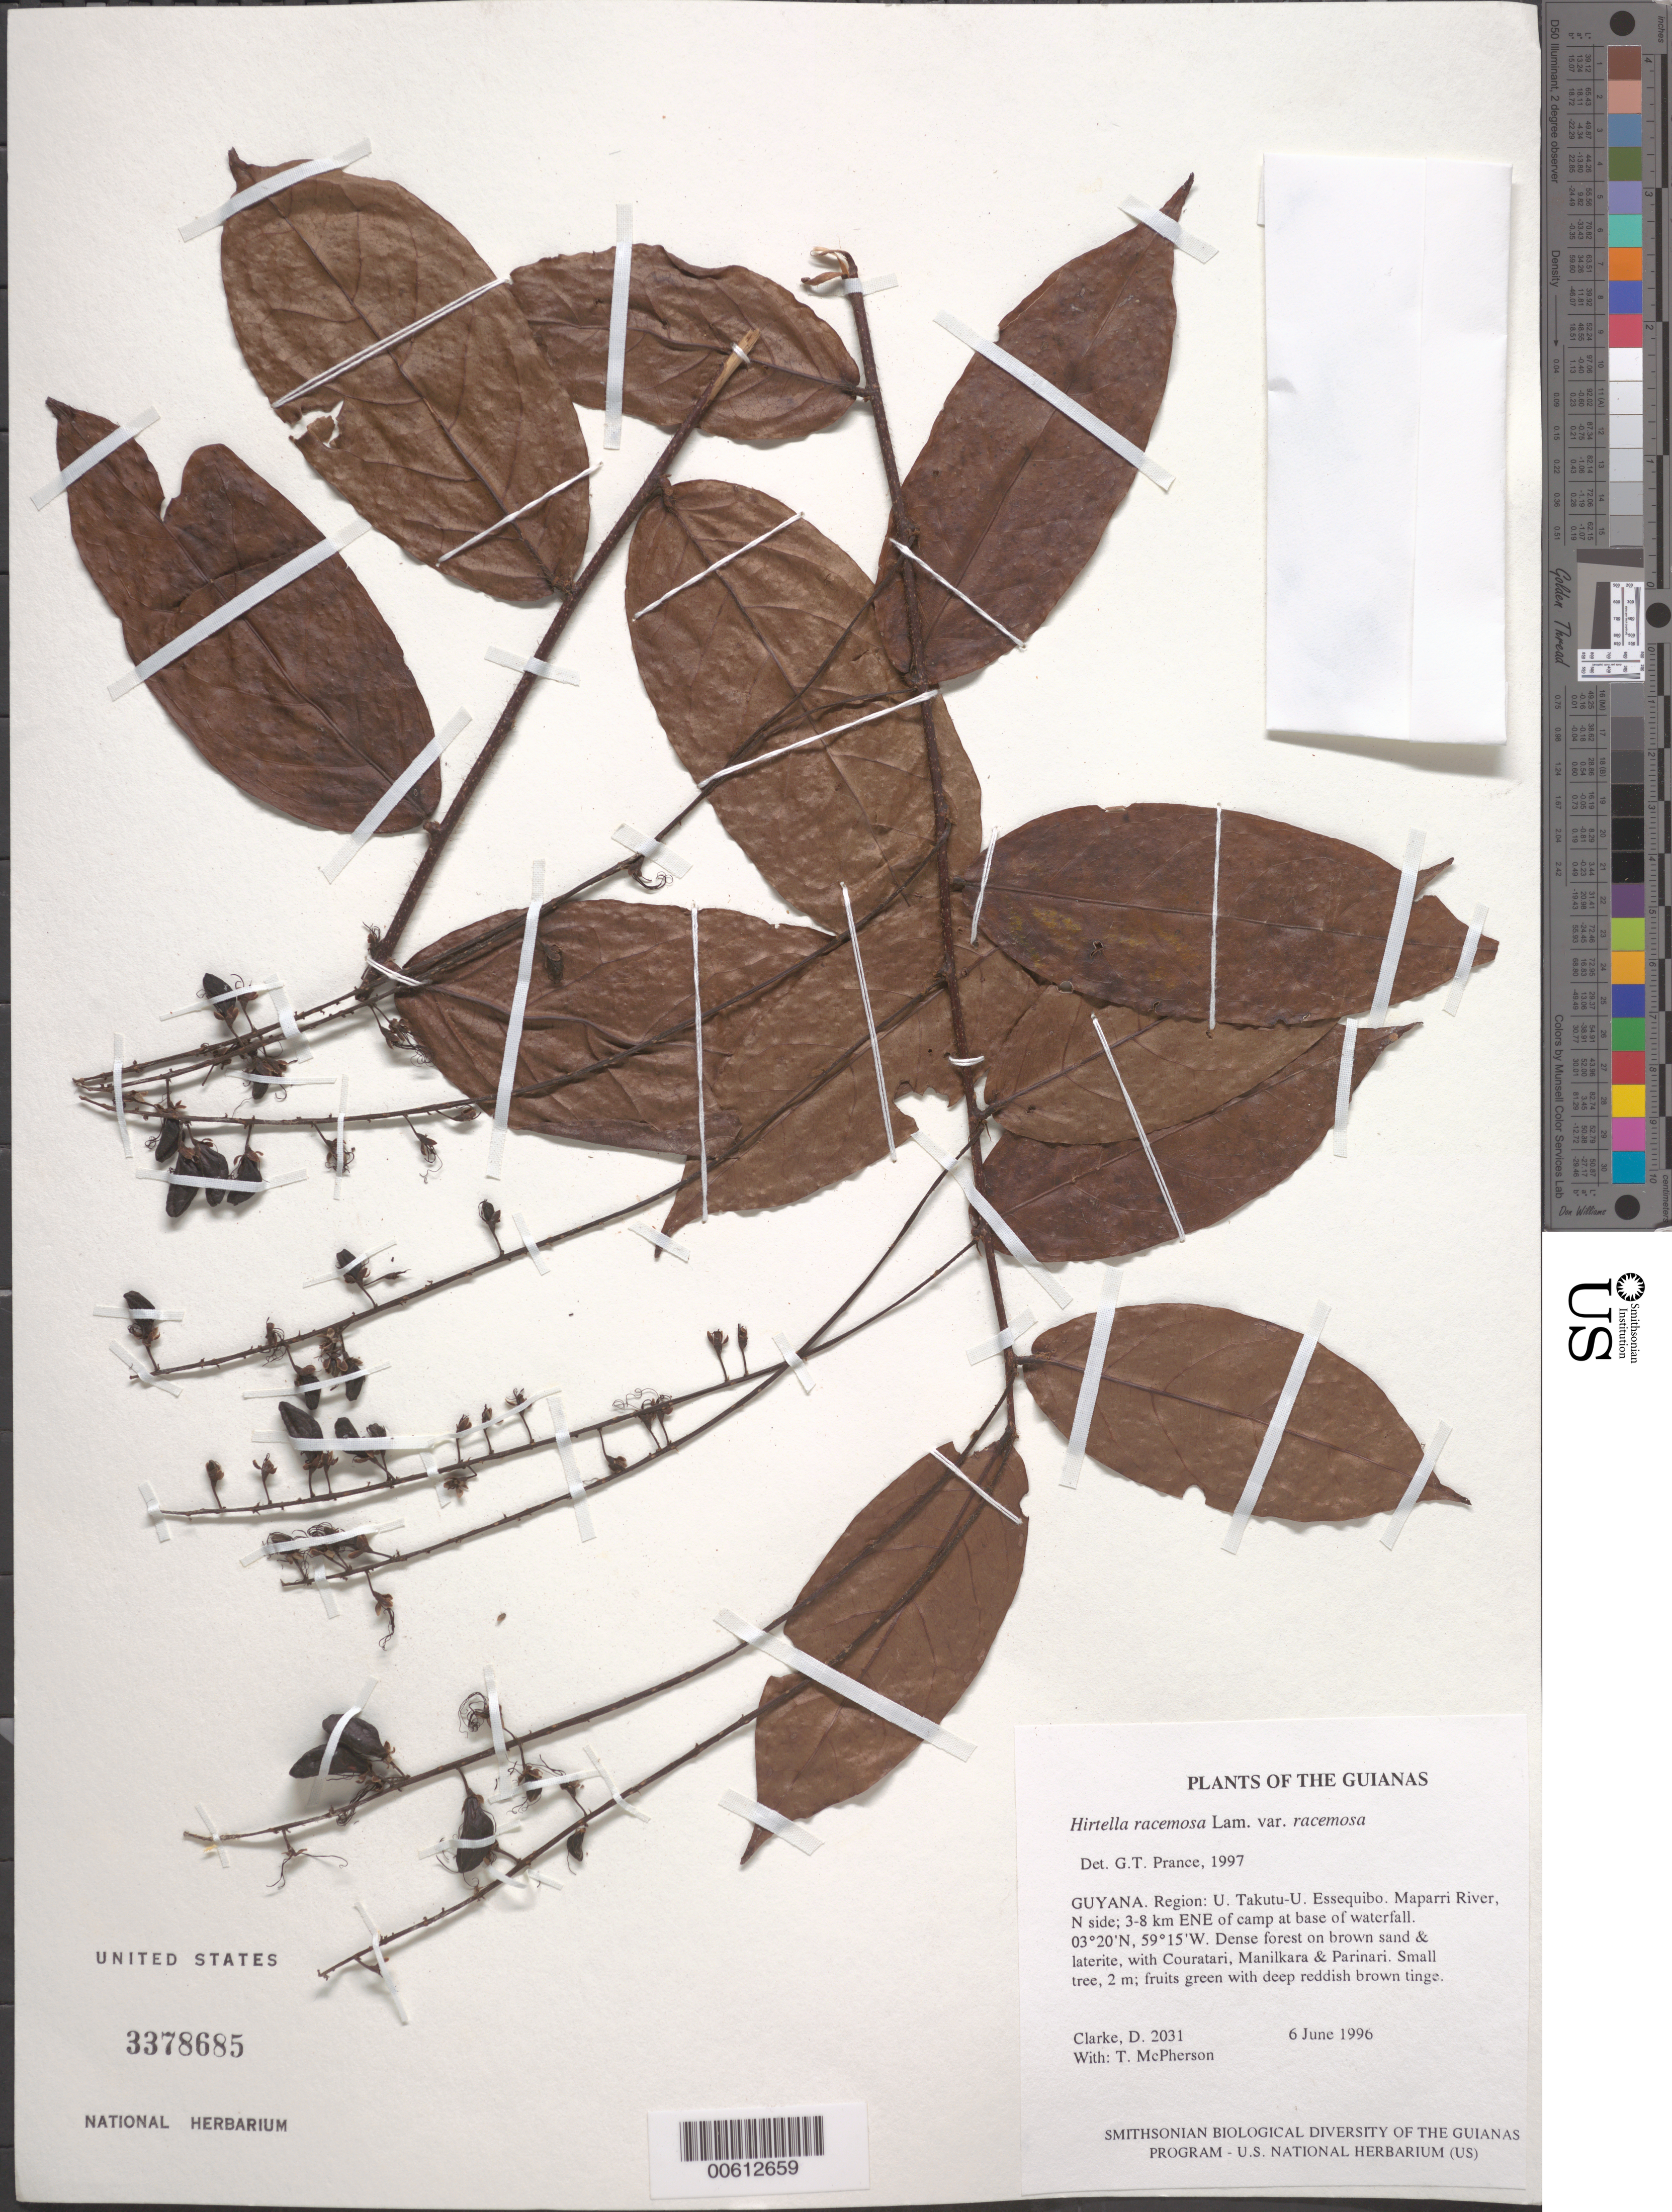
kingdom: Plantae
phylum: Tracheophyta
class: Magnoliopsida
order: Malpighiales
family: Chrysobalanaceae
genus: Hirtella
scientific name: Hirtella racemosa var. racemosa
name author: Lam.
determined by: Prance, G. T.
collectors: H. D. Clarke & T. McPherson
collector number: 2031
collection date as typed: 6 June 1996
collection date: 1996-06-06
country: Guyana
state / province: U. Takutu-U. Essequibo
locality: Maparri River, N side; 3-8 km ENE of camp at base of waterfall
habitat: Dense forest on brown sand & laterite, with Couratari, Manilkara & Parinari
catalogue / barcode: US 3378685